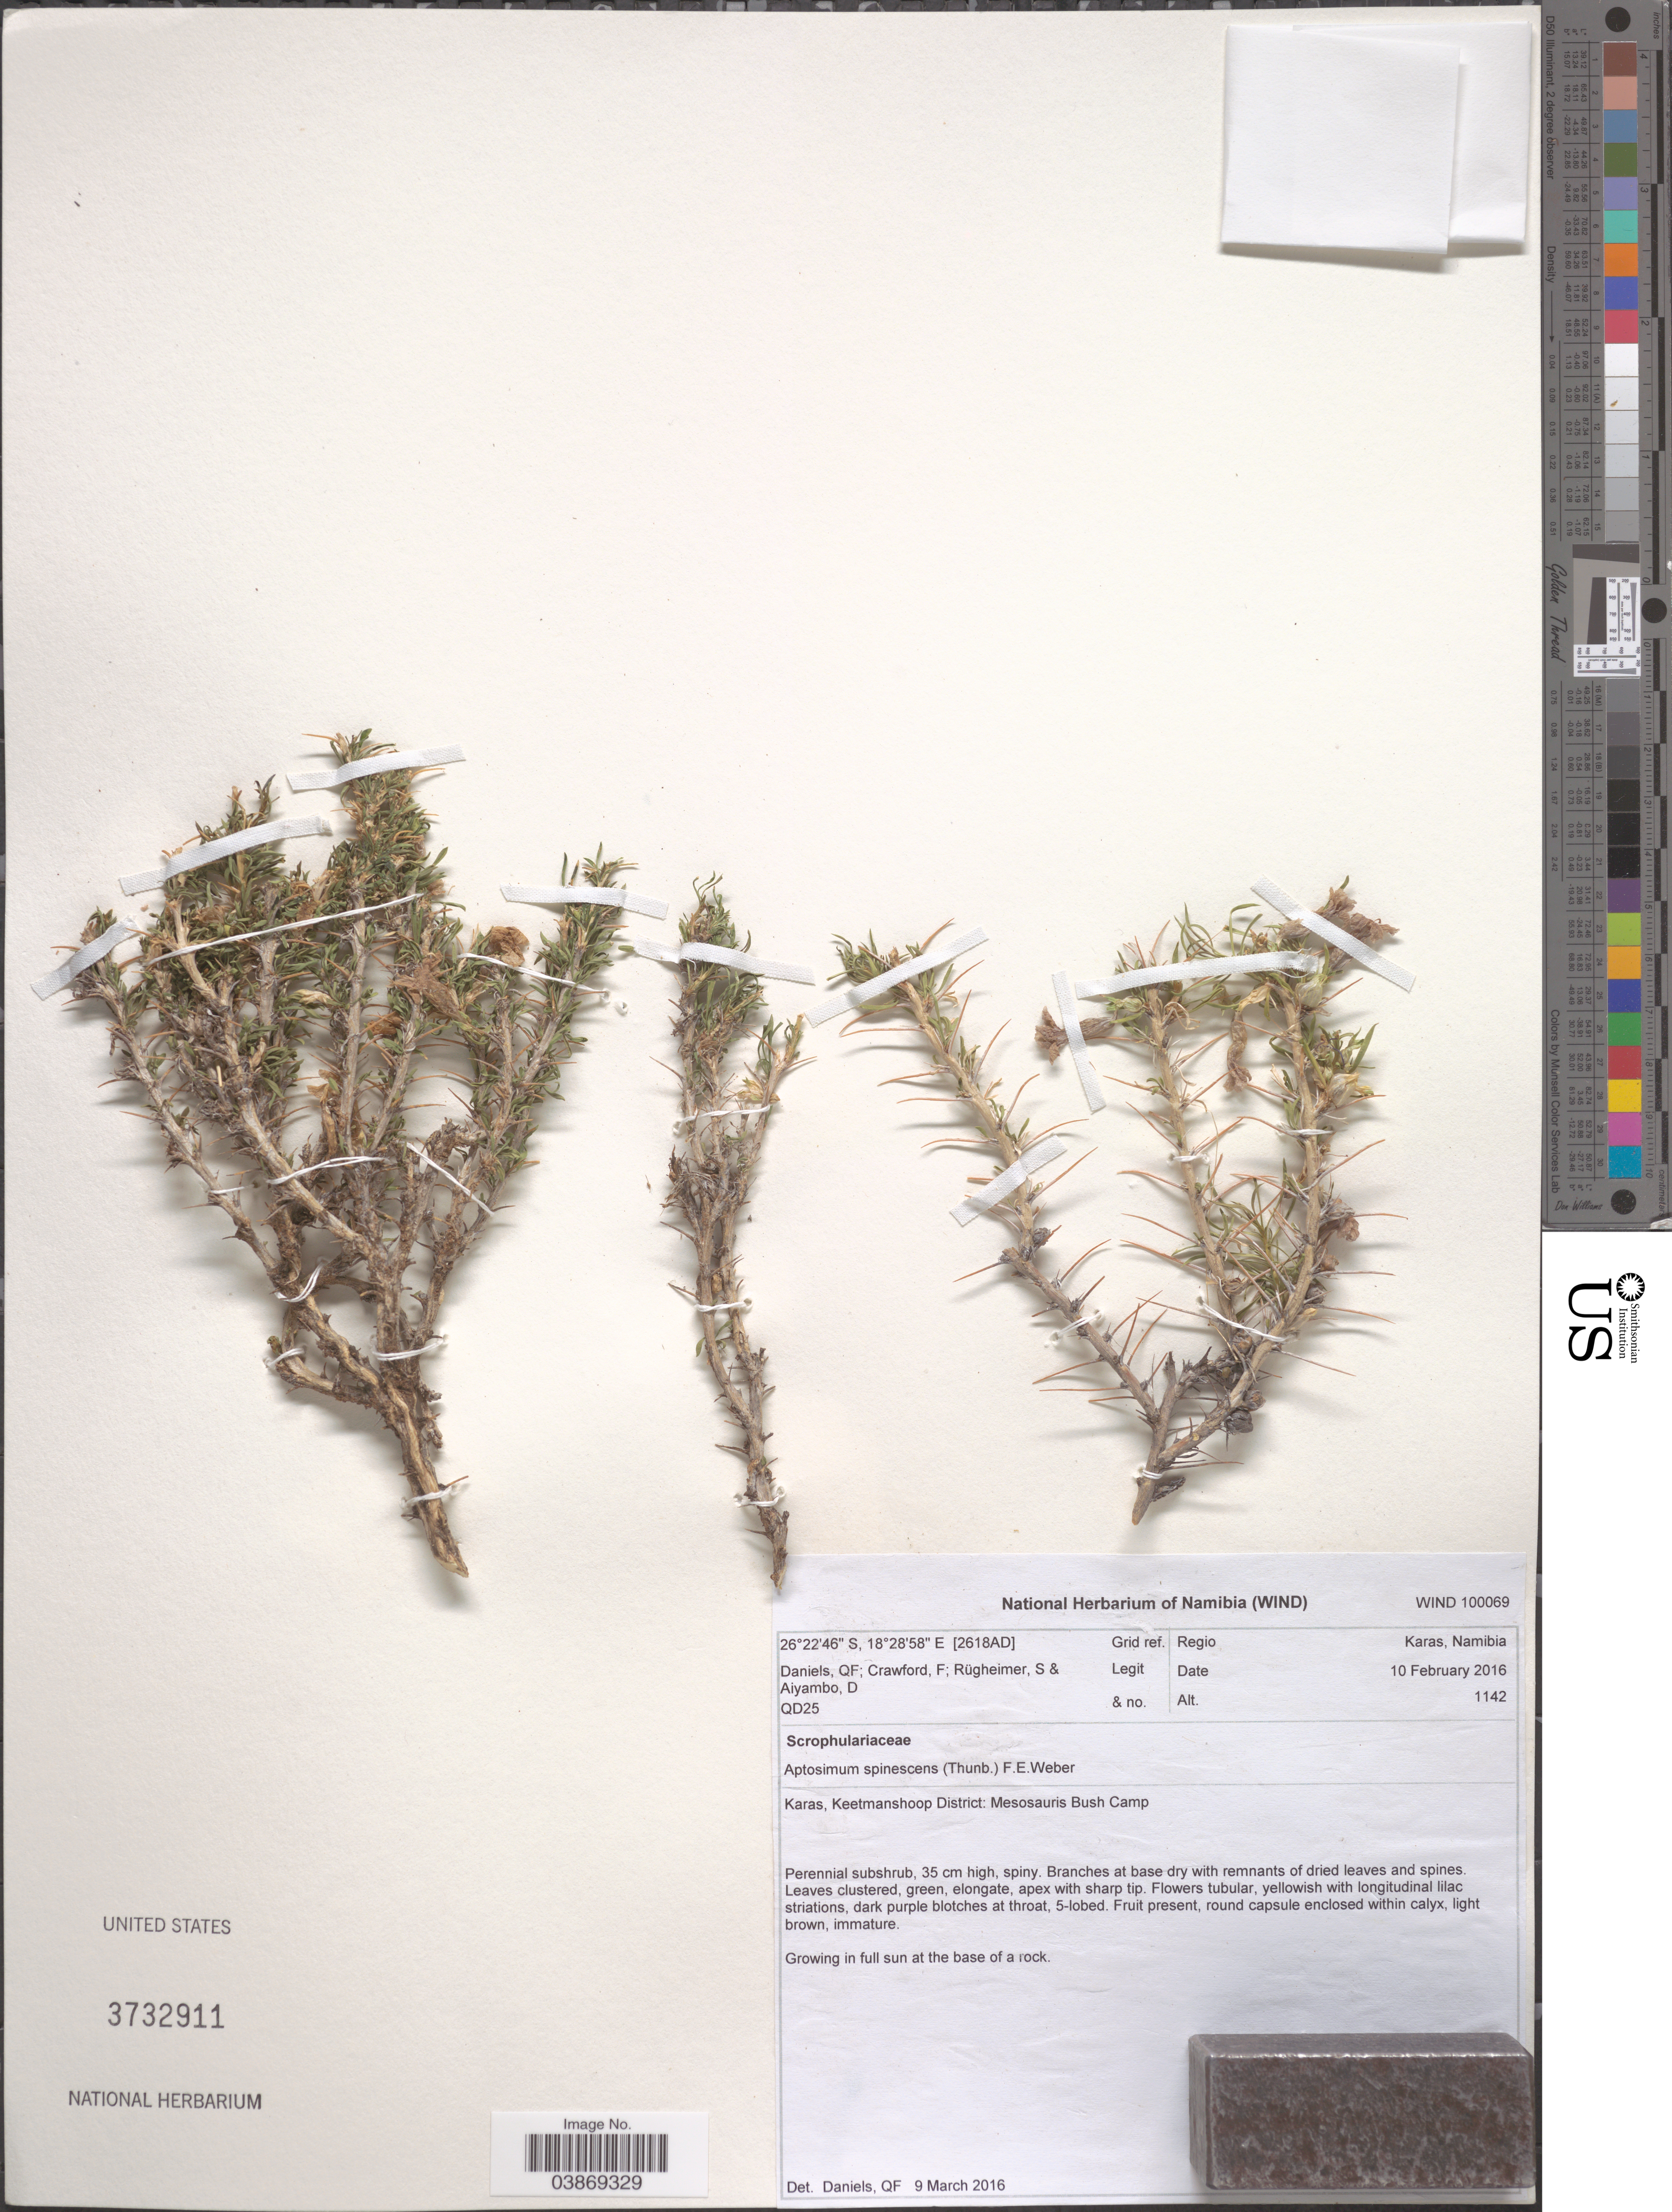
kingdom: Plantae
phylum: Tracheophyta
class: Magnoliopsida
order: Lamiales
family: Scrophulariaceae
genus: Aptosimum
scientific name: Aptosimum spinescens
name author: (L. Bolus) Emil Weber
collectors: Q. Daniels, F. Crawford, S. Rugheimer & D. Aiyambo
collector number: QD25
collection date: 2016-02-10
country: Namibia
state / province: Karas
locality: Grid ref. [2618AD]. Regio Karas. Karas, Keetmanshoop District: Mesosauris Bush Camp.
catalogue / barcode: US 3732911